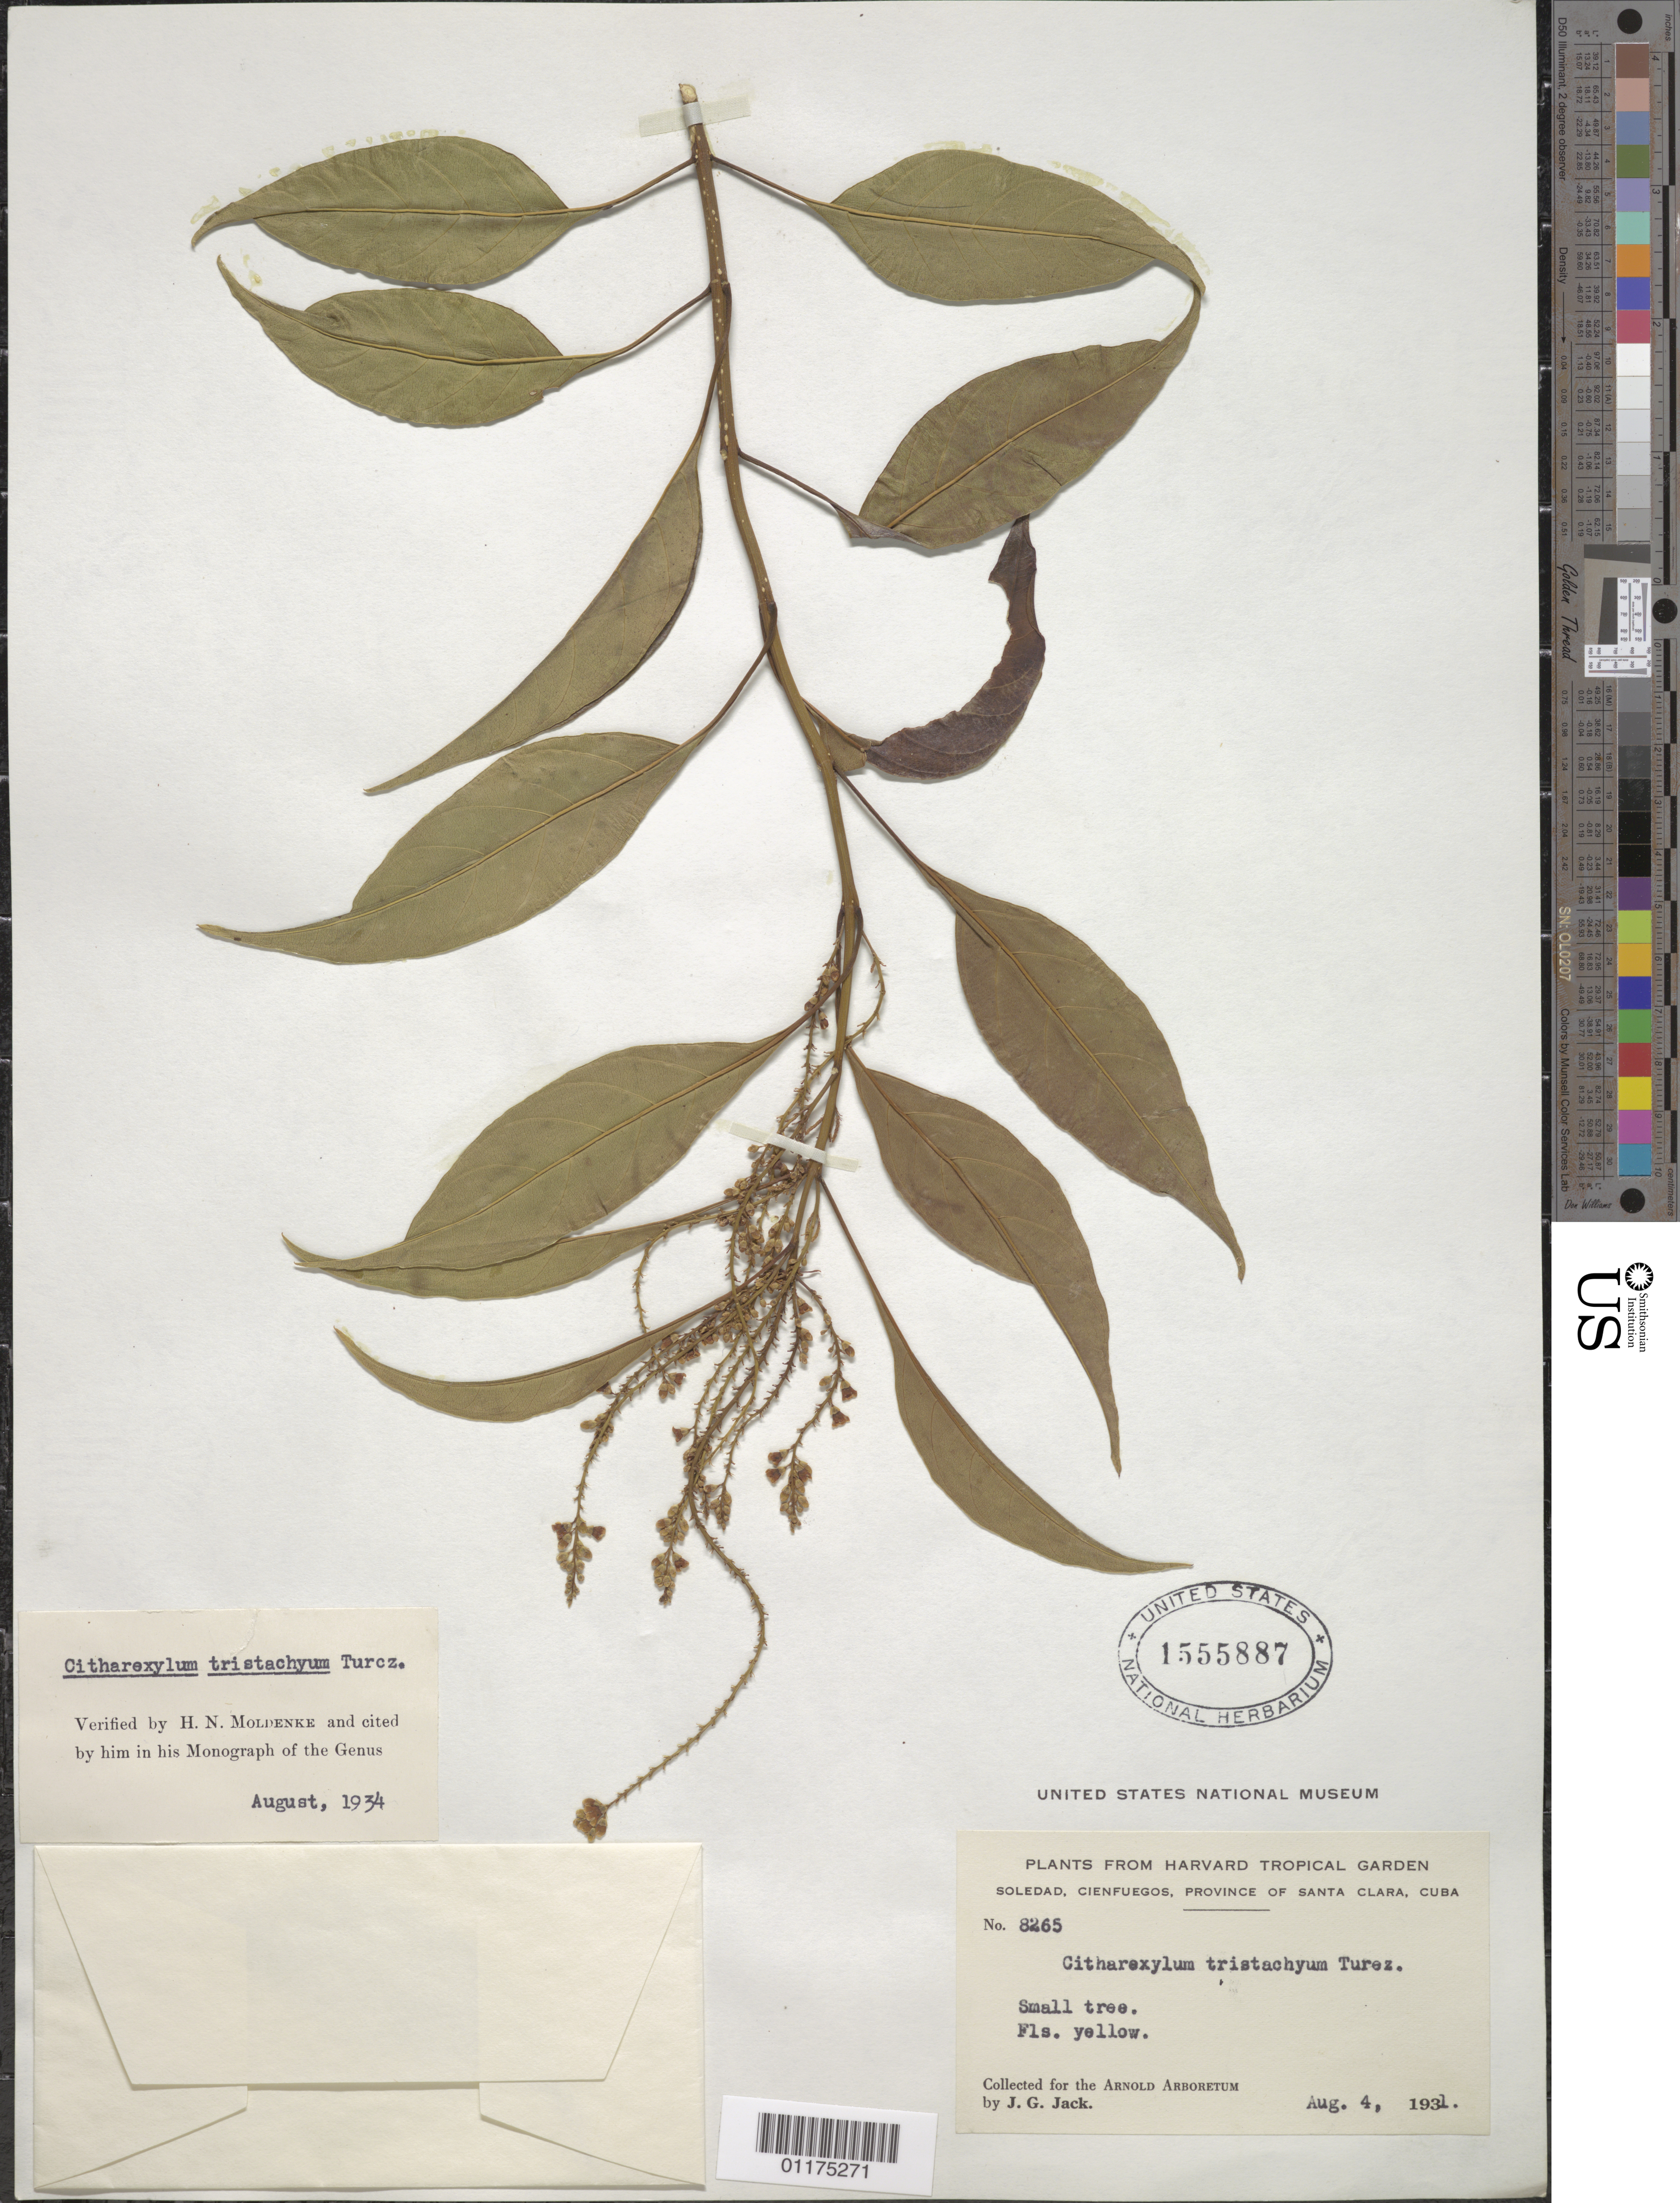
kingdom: Plantae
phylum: Tracheophyta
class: Magnoliopsida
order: Lamiales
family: Verbenaceae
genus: Citharexylum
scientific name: Citharexylum tristachyum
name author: Turcz.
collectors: J. G. Jack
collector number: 8265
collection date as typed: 04 Aug 1931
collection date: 1931-08-04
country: Cuba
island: Cuba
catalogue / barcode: US 1555887